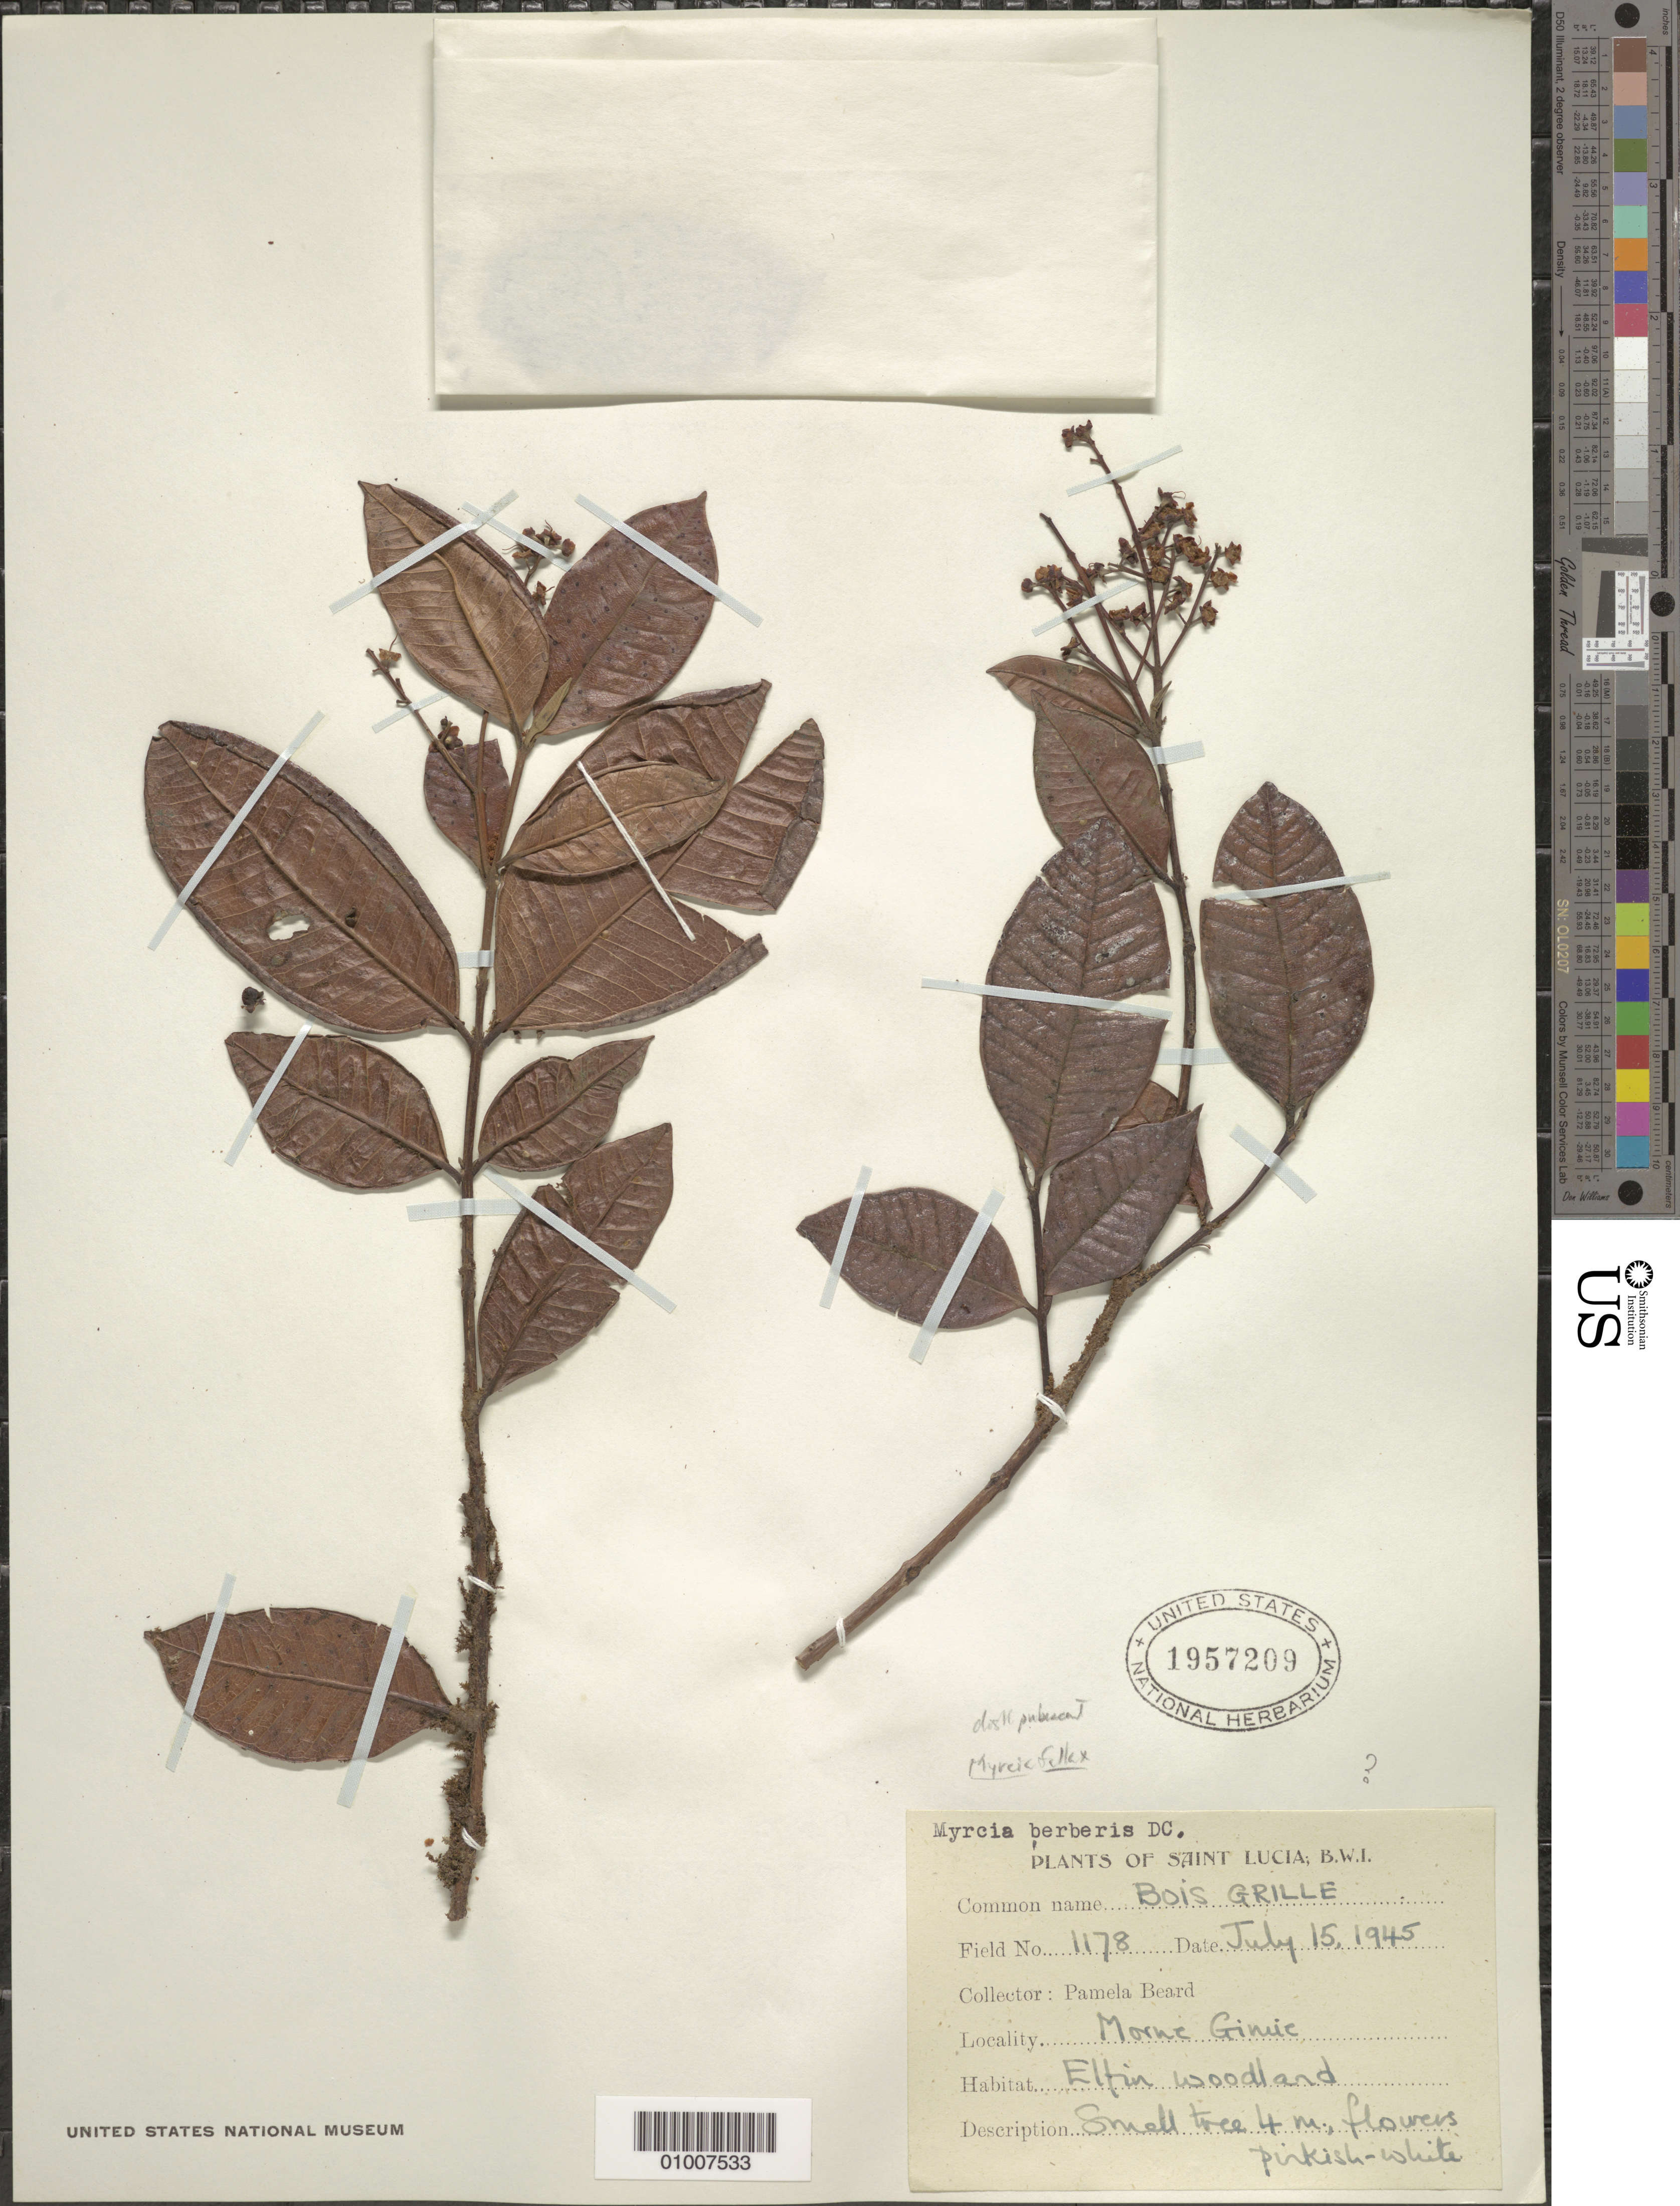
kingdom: Plantae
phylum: Tracheophyta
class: Magnoliopsida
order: Myrtales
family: Myrtaceae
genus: Myrcia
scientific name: Myrcia fallax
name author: (Rich.) DC.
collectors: P. Beard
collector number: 1178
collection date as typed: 15 Jul 1945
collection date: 1945-07-15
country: St. Lucia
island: St. Lucia I.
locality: Morne Gimie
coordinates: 0 N, 0 E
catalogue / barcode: US 1957209